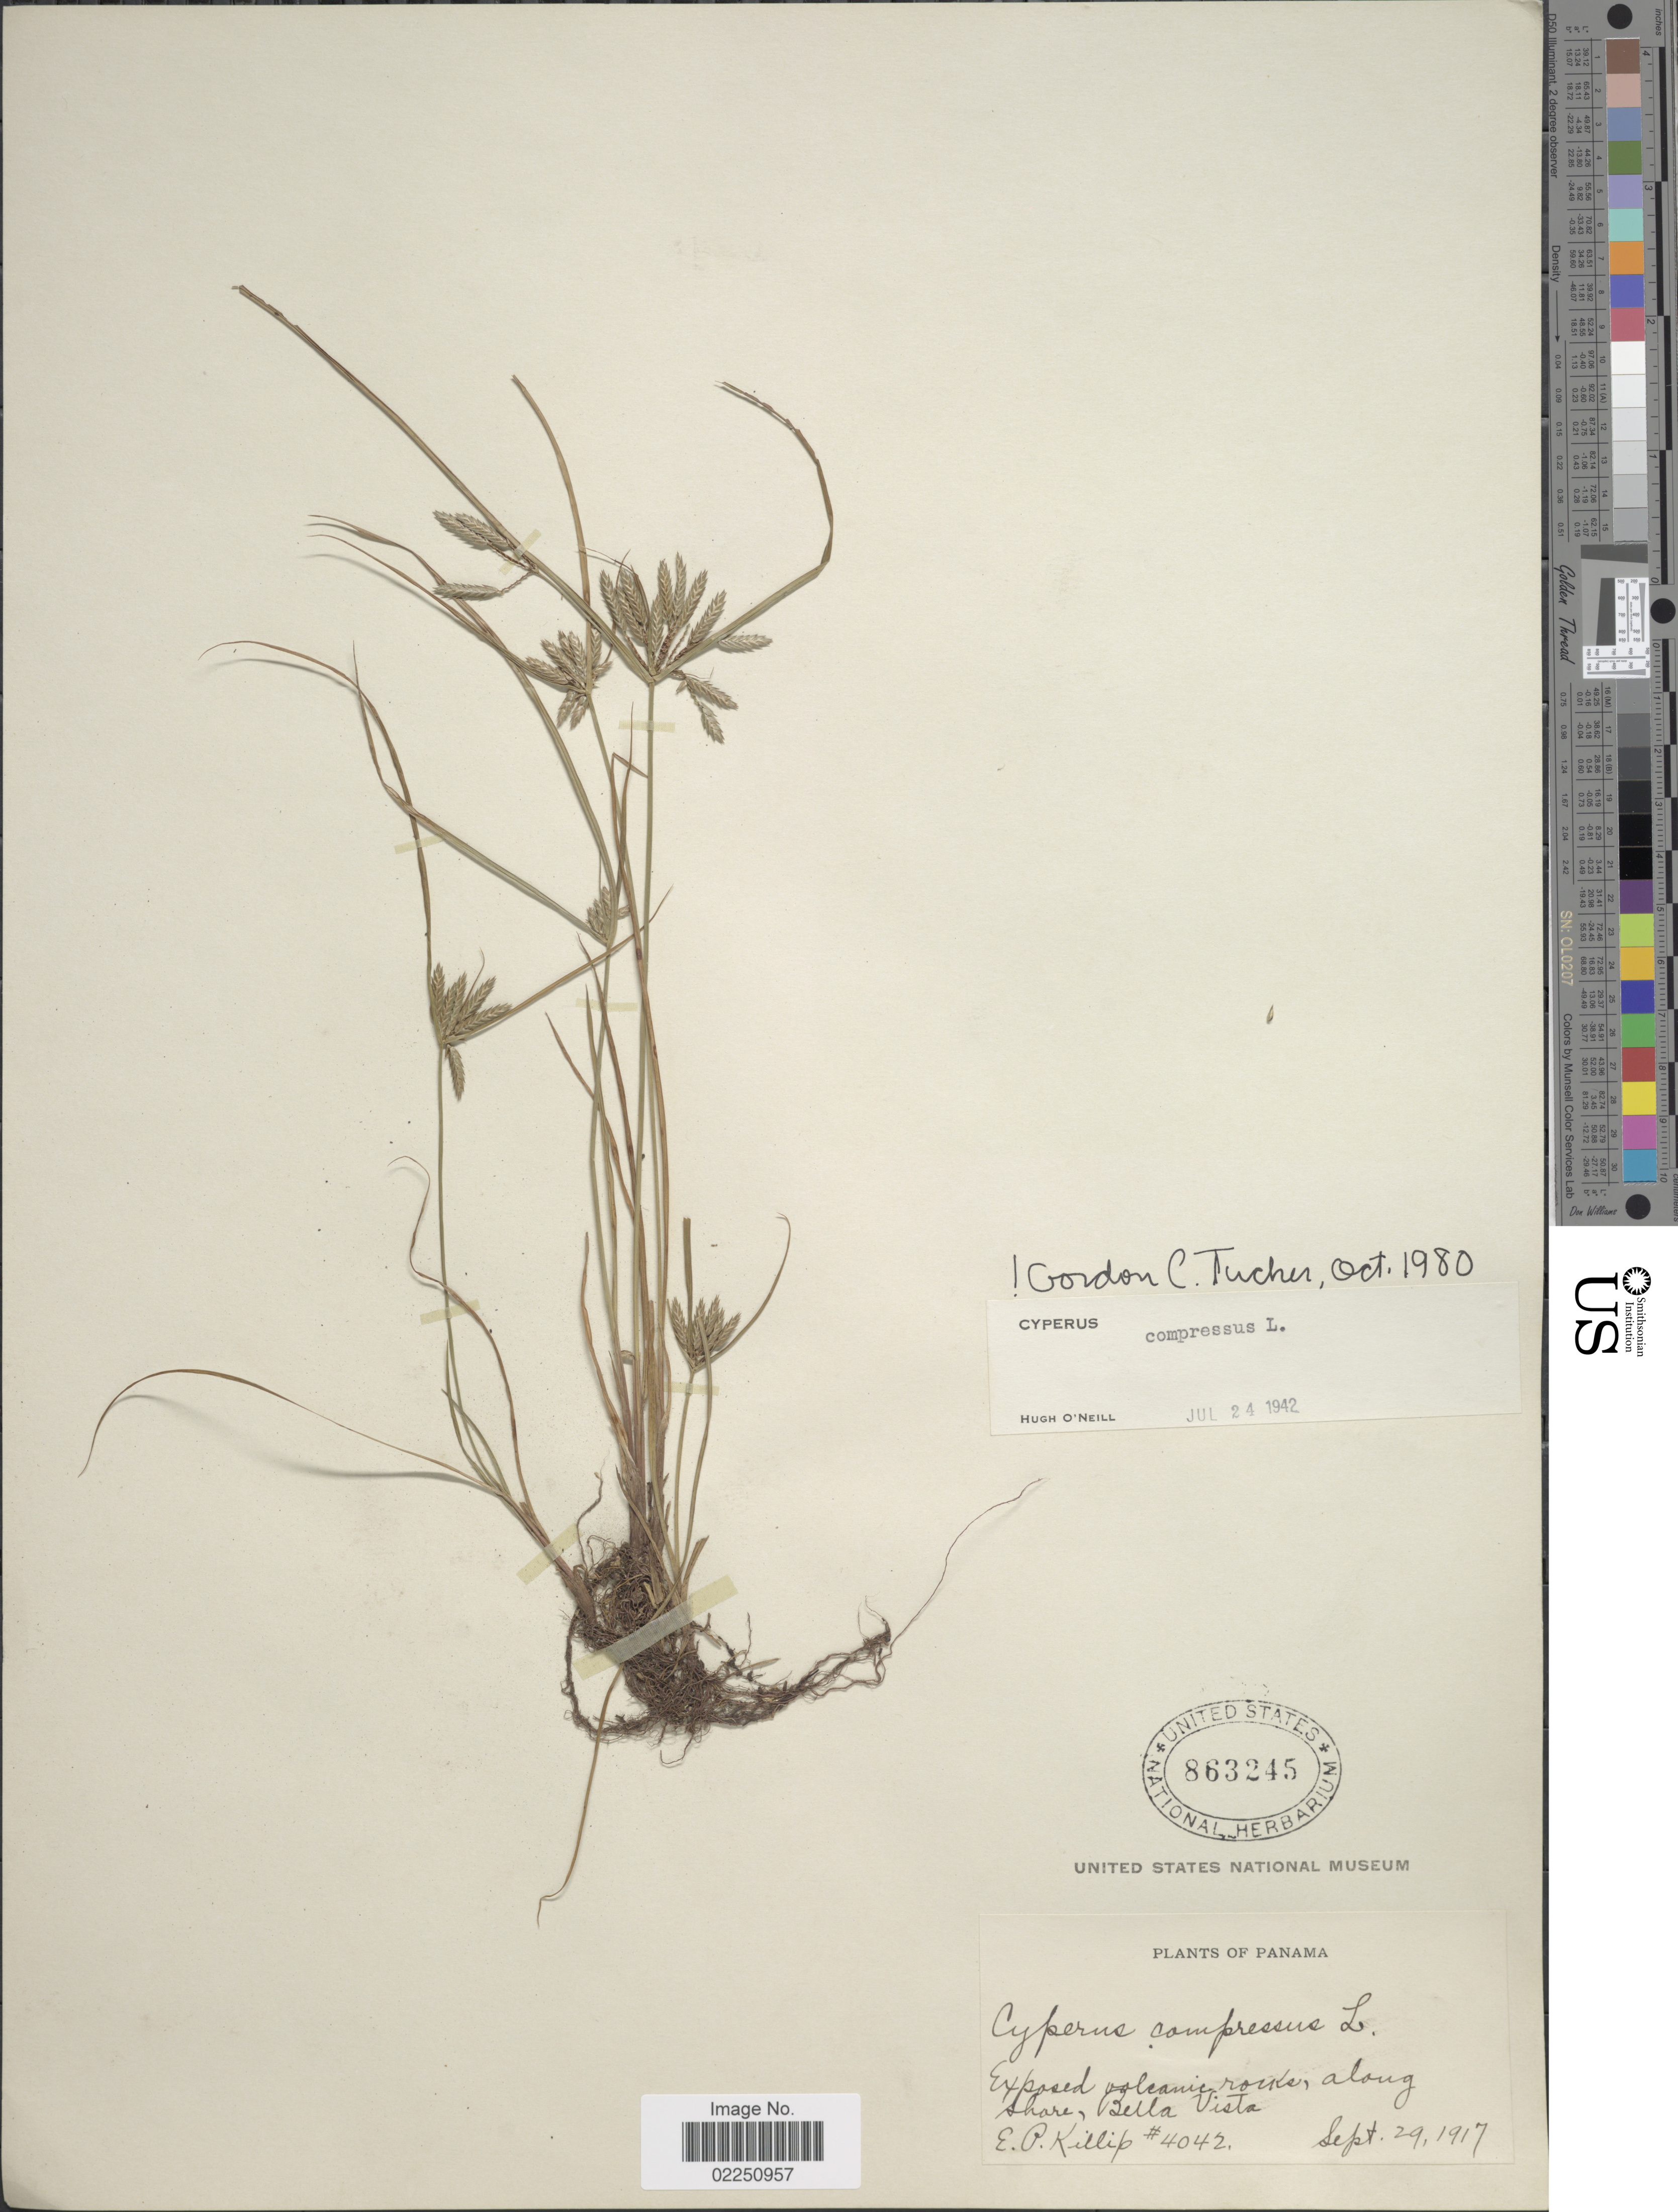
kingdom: Plantae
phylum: Tracheophyta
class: Liliopsida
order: Poales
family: Cyperaceae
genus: Cyperus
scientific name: Cyperus compressus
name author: L.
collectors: E. P. Killip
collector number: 4042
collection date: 1917-09-29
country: Panama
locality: Exposed volcanic rocks, along shore, Bella Vista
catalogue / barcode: US 863245